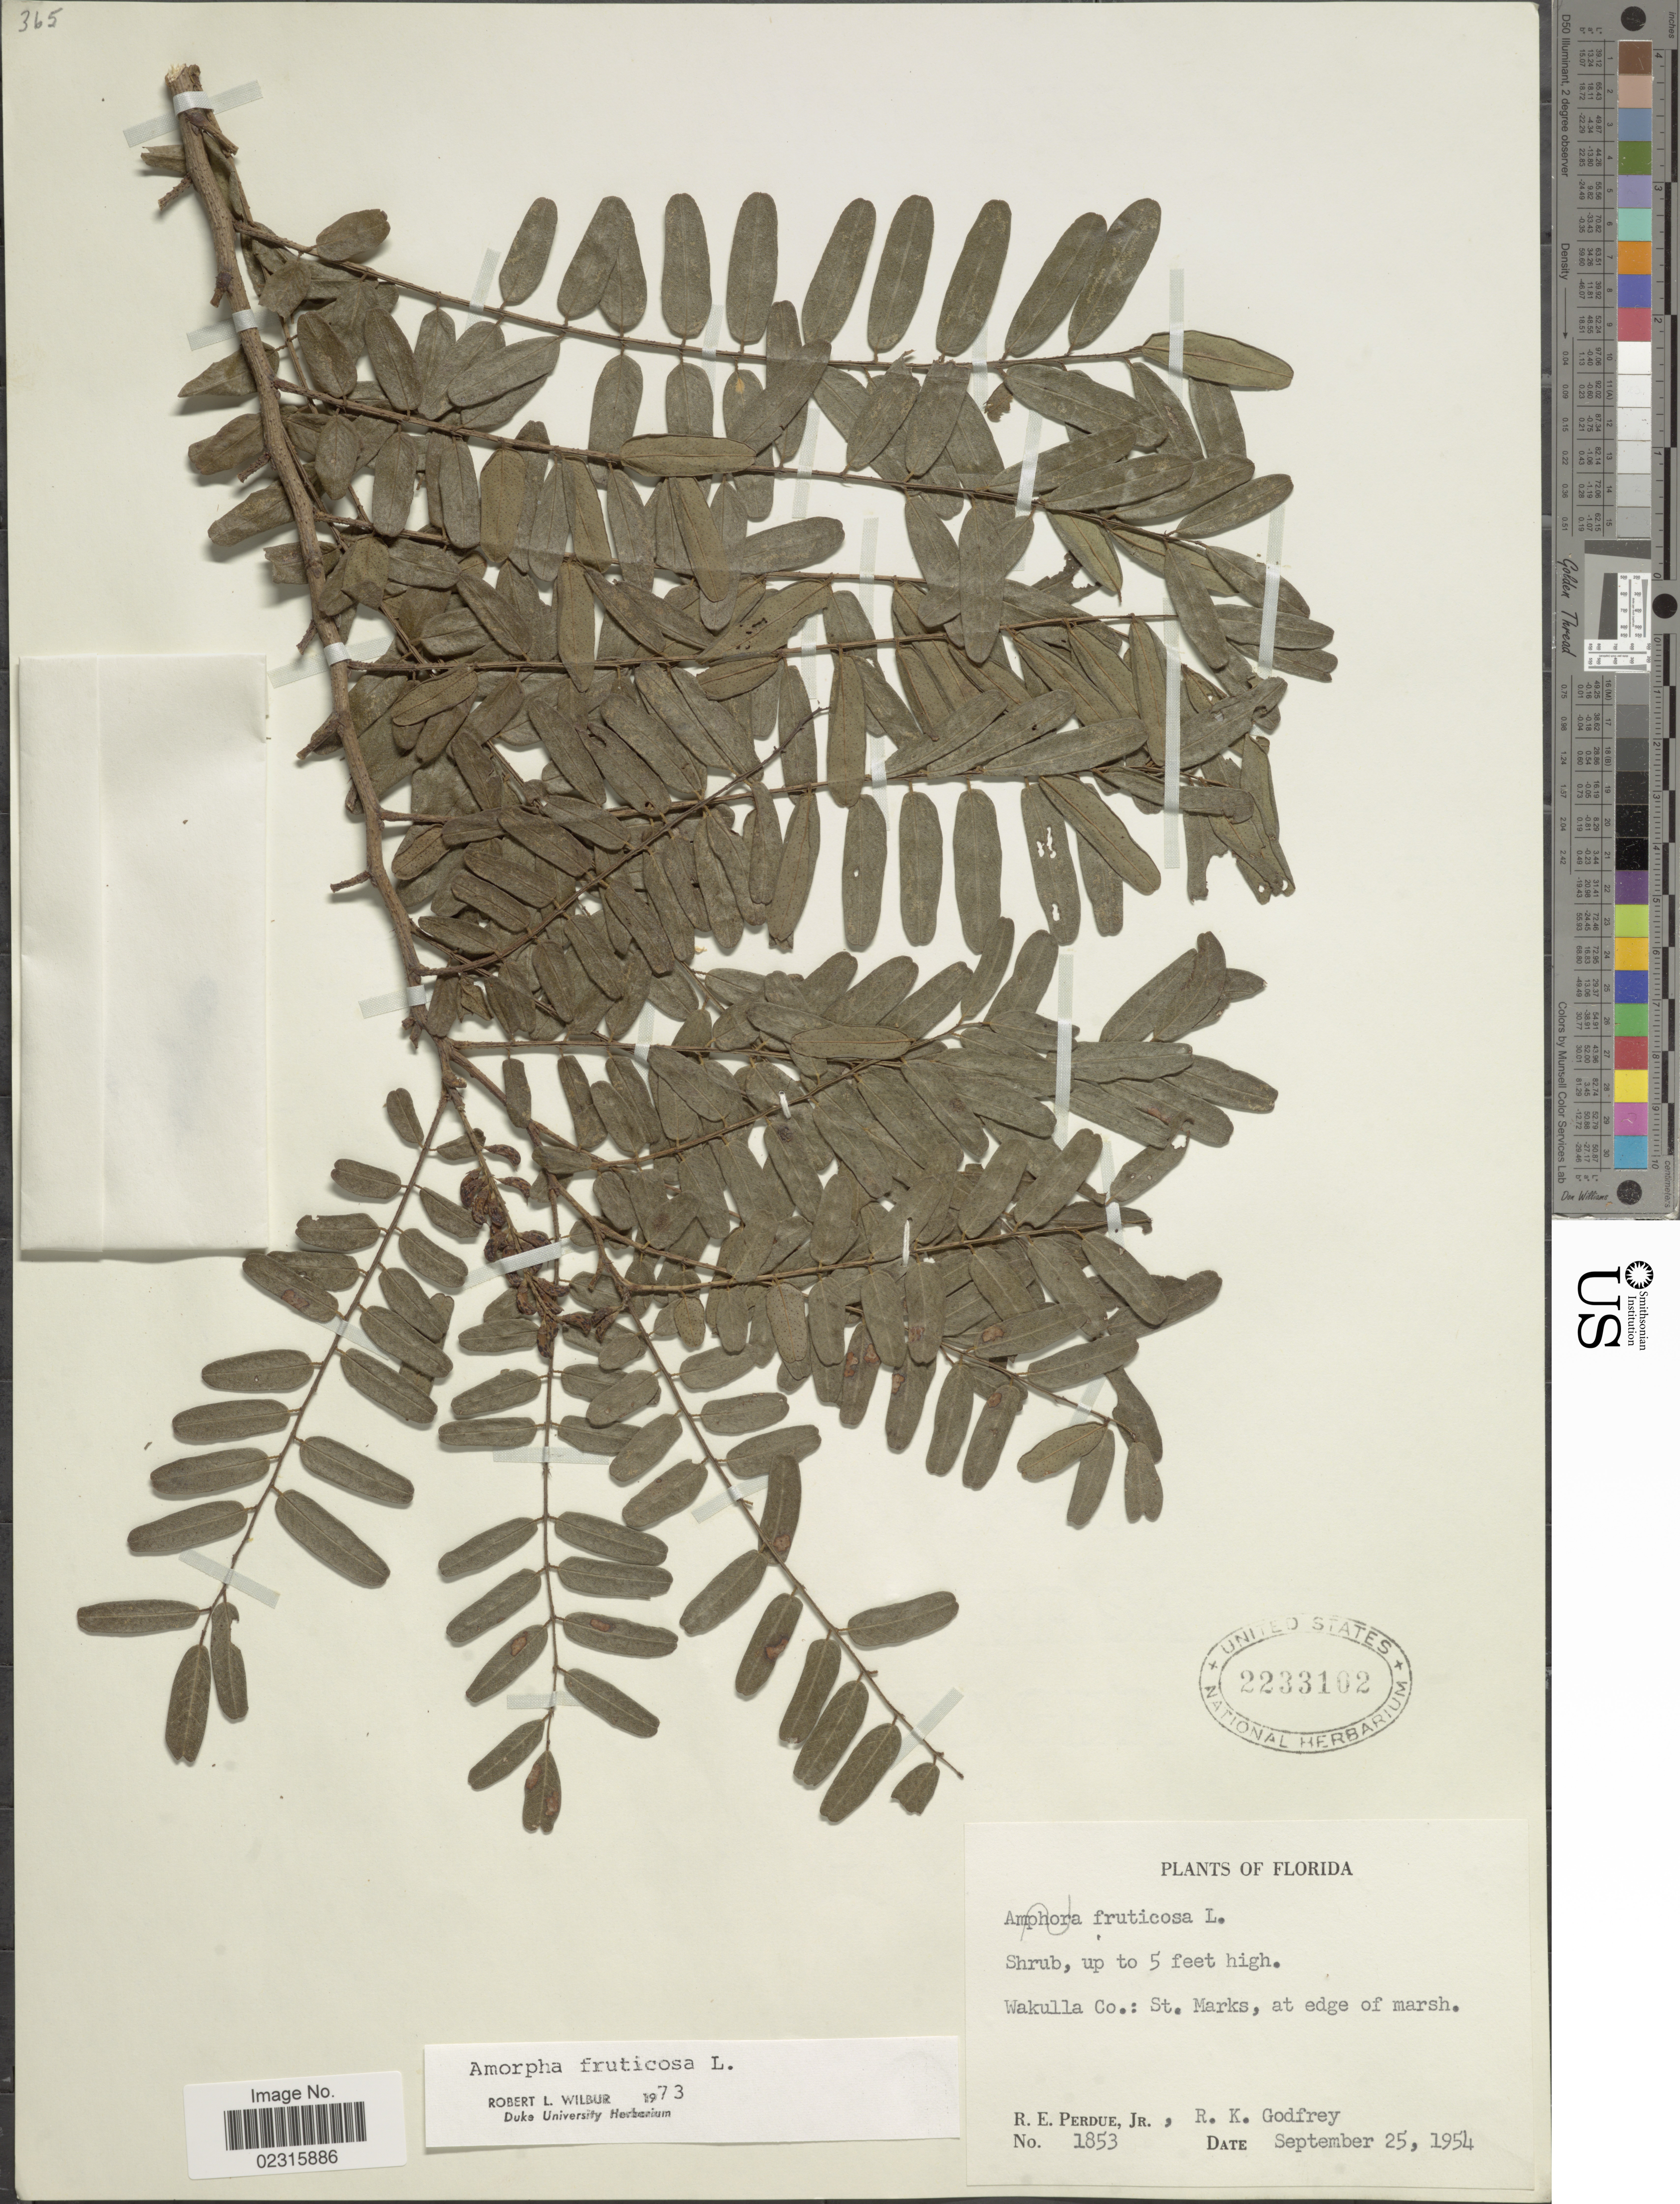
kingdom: Plantae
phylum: Tracheophyta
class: Magnoliopsida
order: Fabales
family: Fabaceae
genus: Amorpha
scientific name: Amorpha fruticosa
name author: L.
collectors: R. E. Perdue & R. K. Godfrey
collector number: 1853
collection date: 1954-09-25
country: United States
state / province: Florida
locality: Wakulla Co.: St. Marks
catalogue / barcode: US 2233162